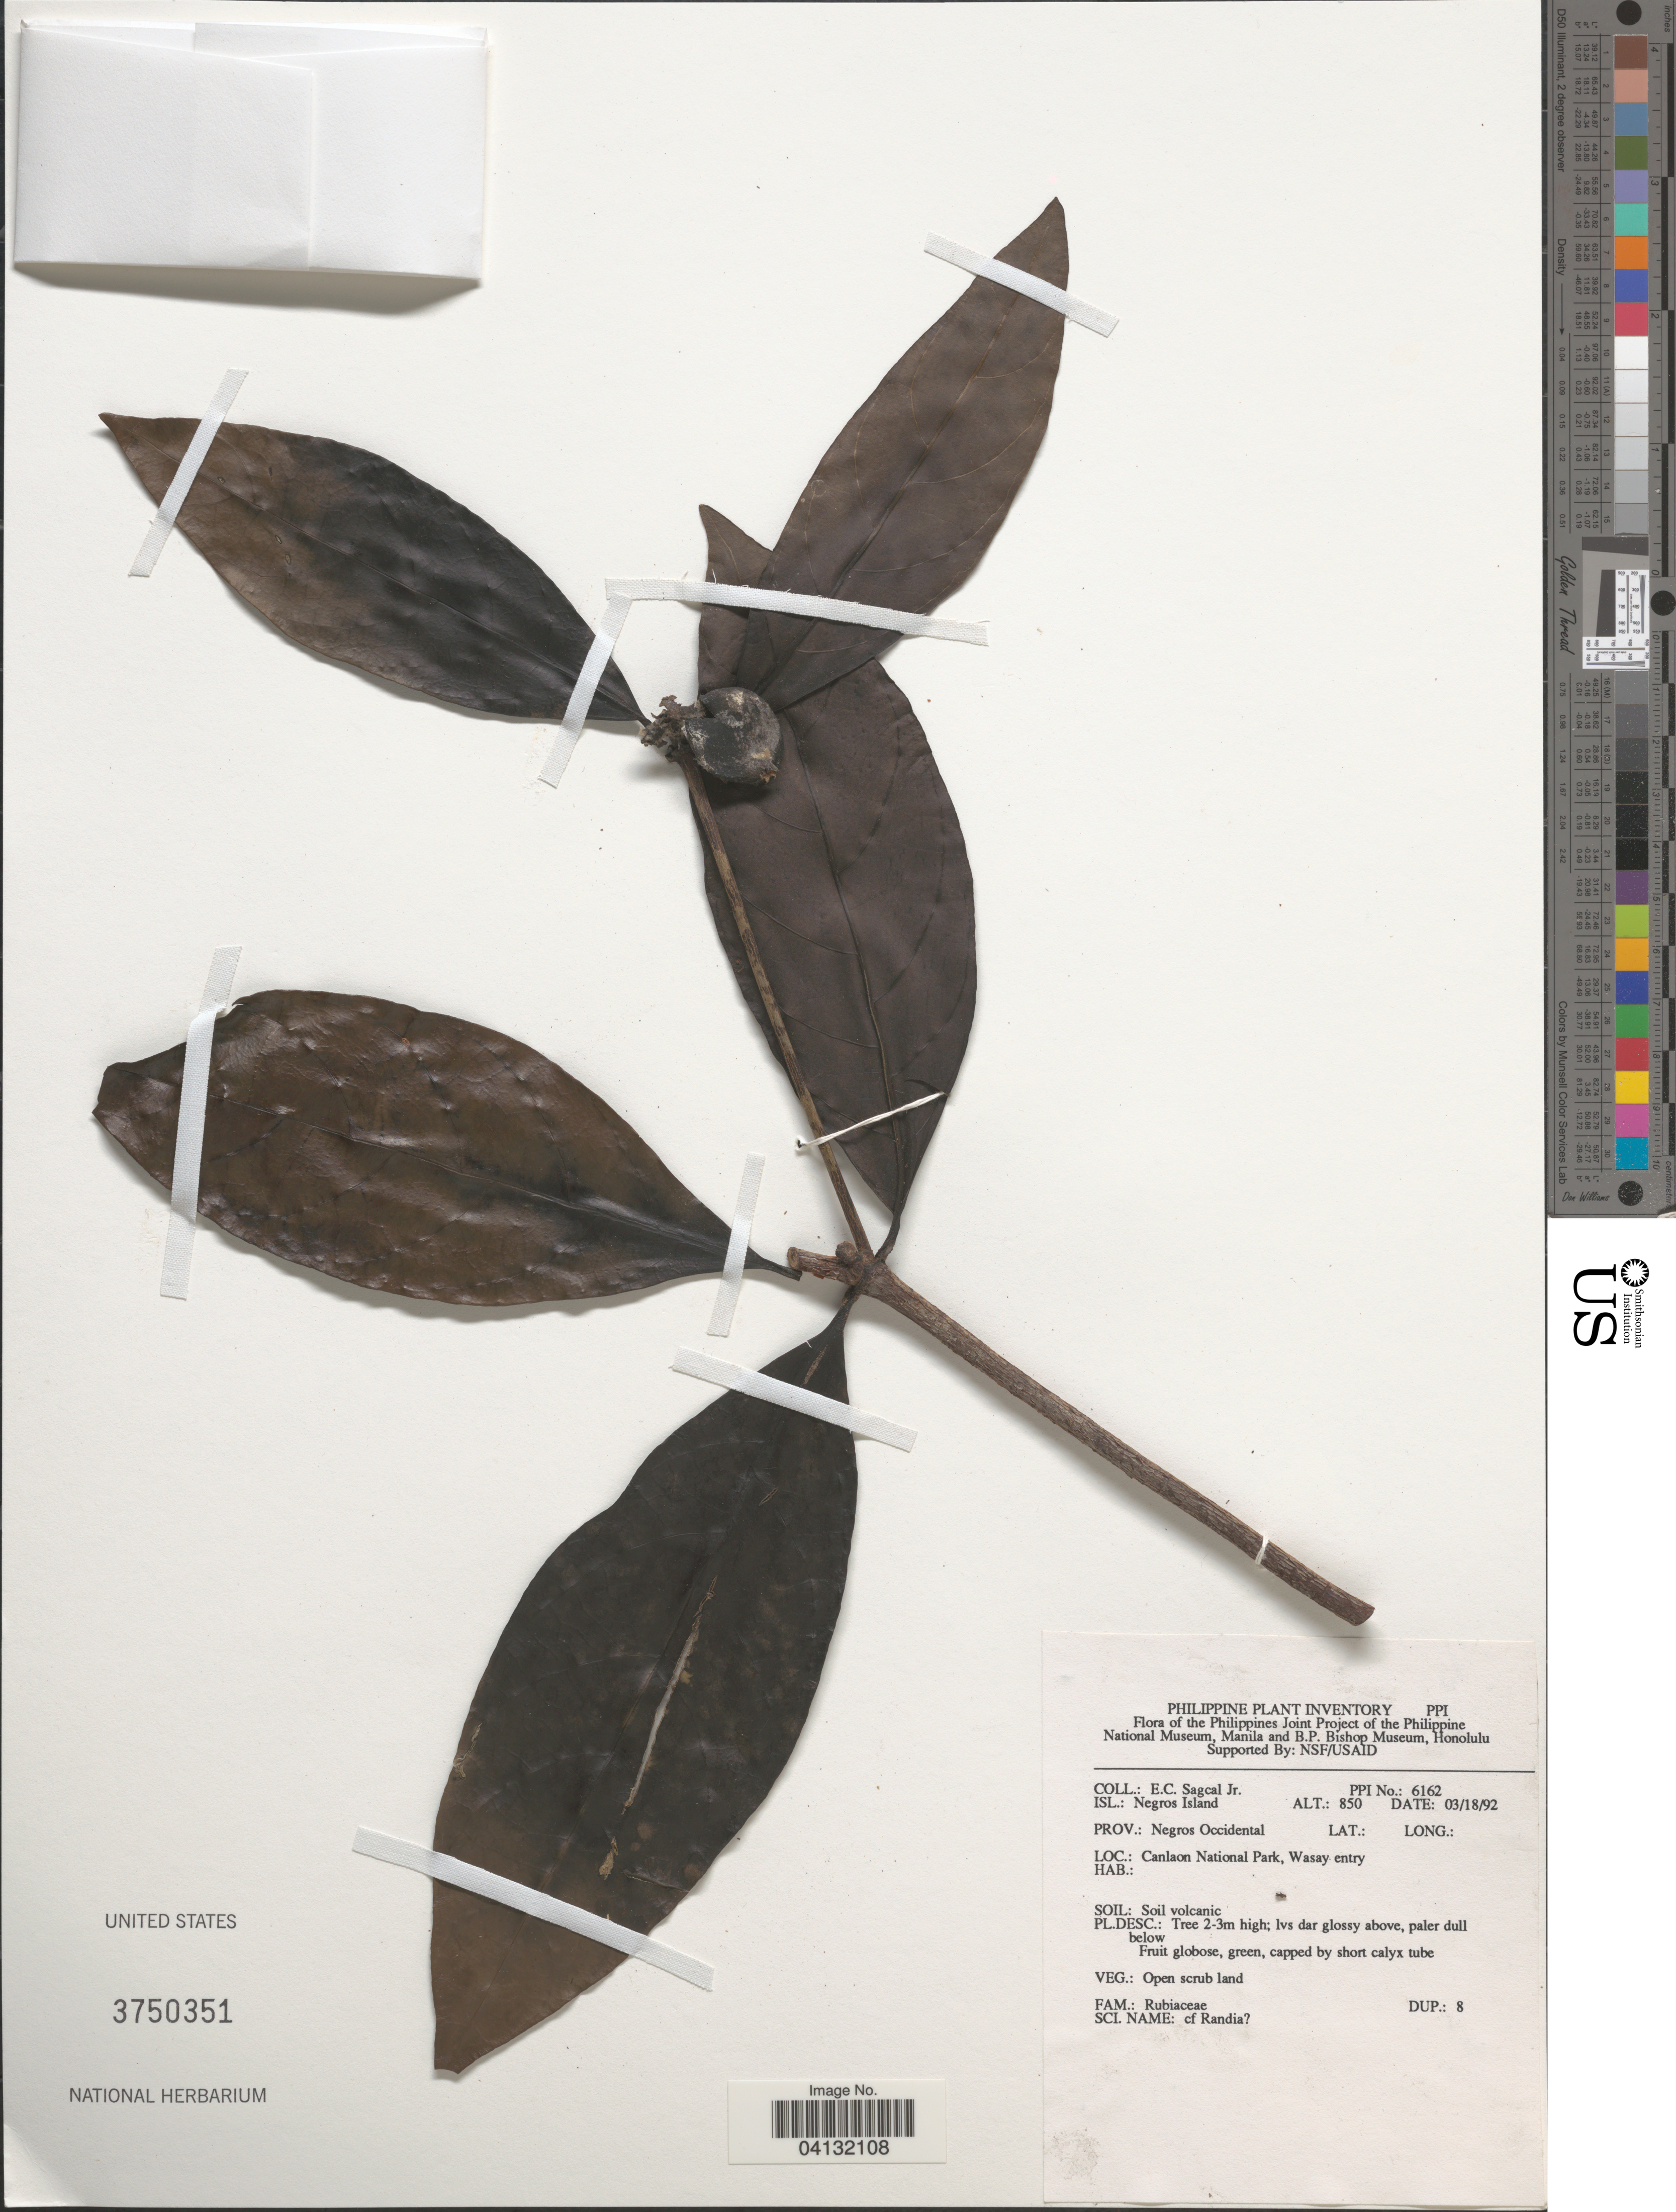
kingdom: Plantae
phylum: Tracheophyta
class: Magnoliopsida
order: Gentianales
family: Rubiaceae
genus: Randia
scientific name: Randia sp.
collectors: E. Sagcal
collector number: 6162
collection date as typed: Transcribed d/m/y: 18/3/92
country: Philippines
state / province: Western Visayas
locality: Isl.: Negros Island. Prov.: Negros Occidental. Canlaon National Park, Wasay entry.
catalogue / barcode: US 3750351